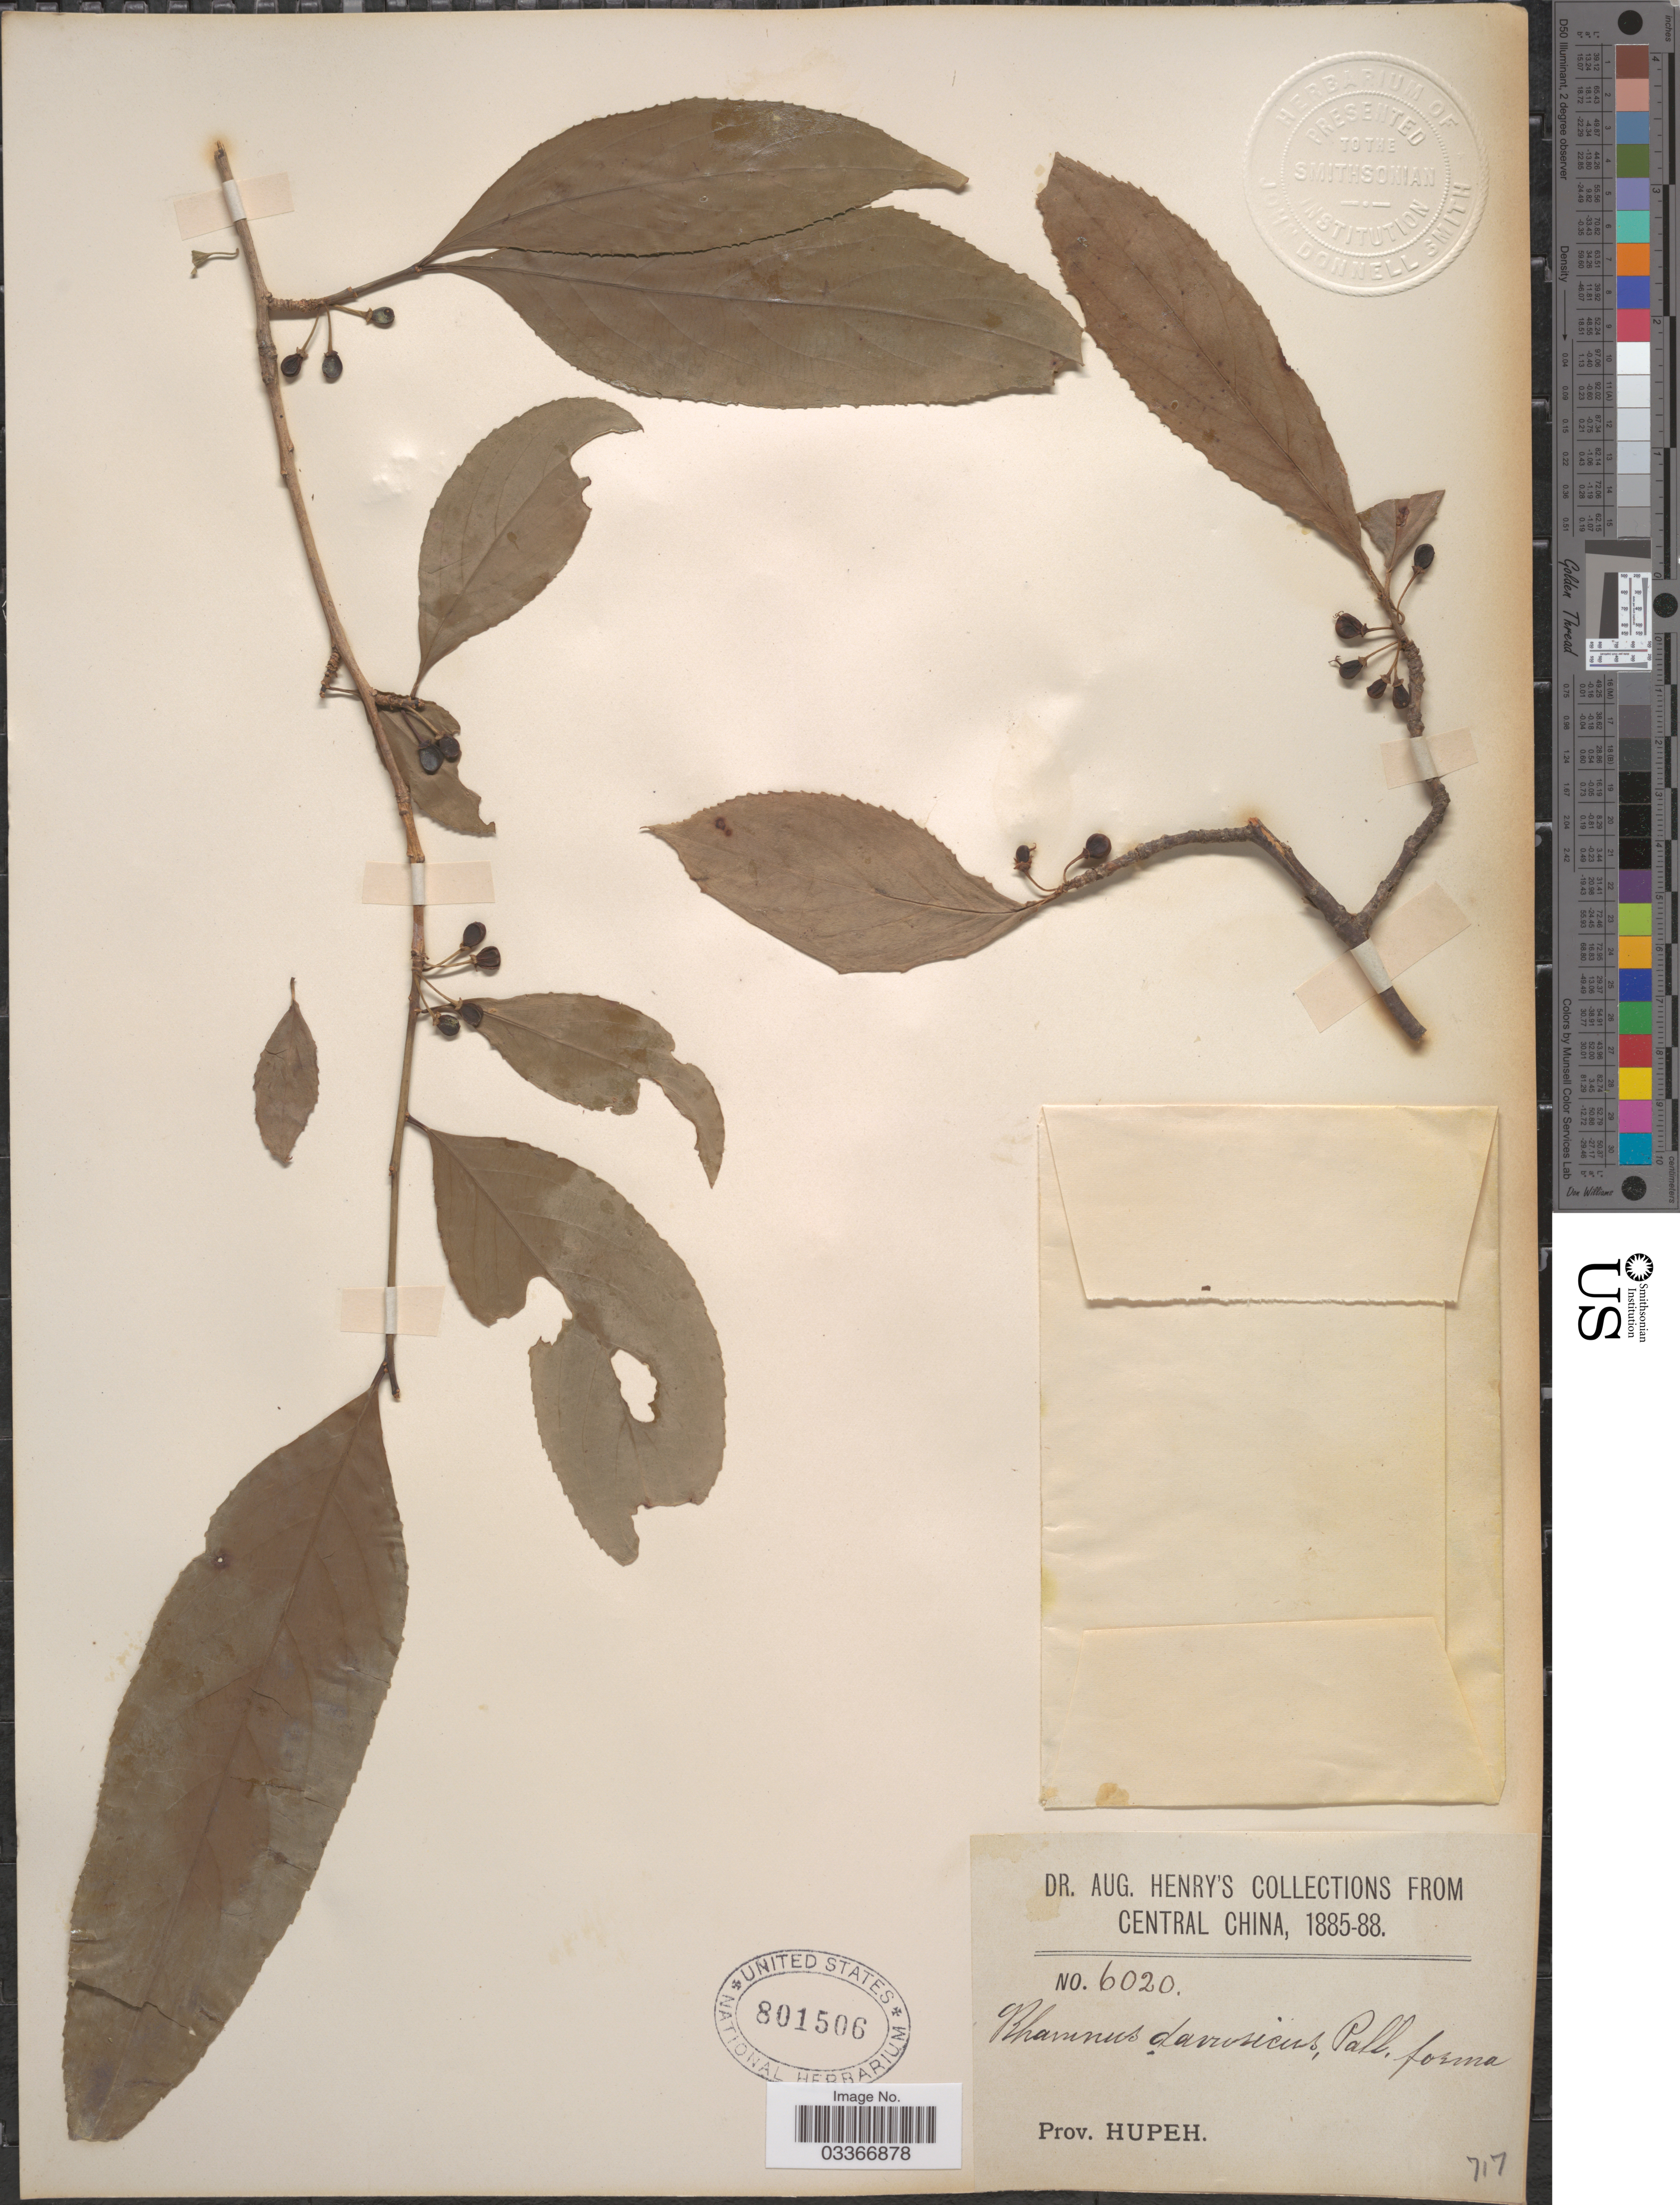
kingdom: Plantae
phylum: Tracheophyta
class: Magnoliopsida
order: Rosales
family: Rhamnaceae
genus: Rhamnus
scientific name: Rhamnus davurica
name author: Pall.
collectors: A. Henry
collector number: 6020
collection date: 1885/1888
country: China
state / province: Hubei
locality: Central China. Prov. Hupeh.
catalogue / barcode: US 801506